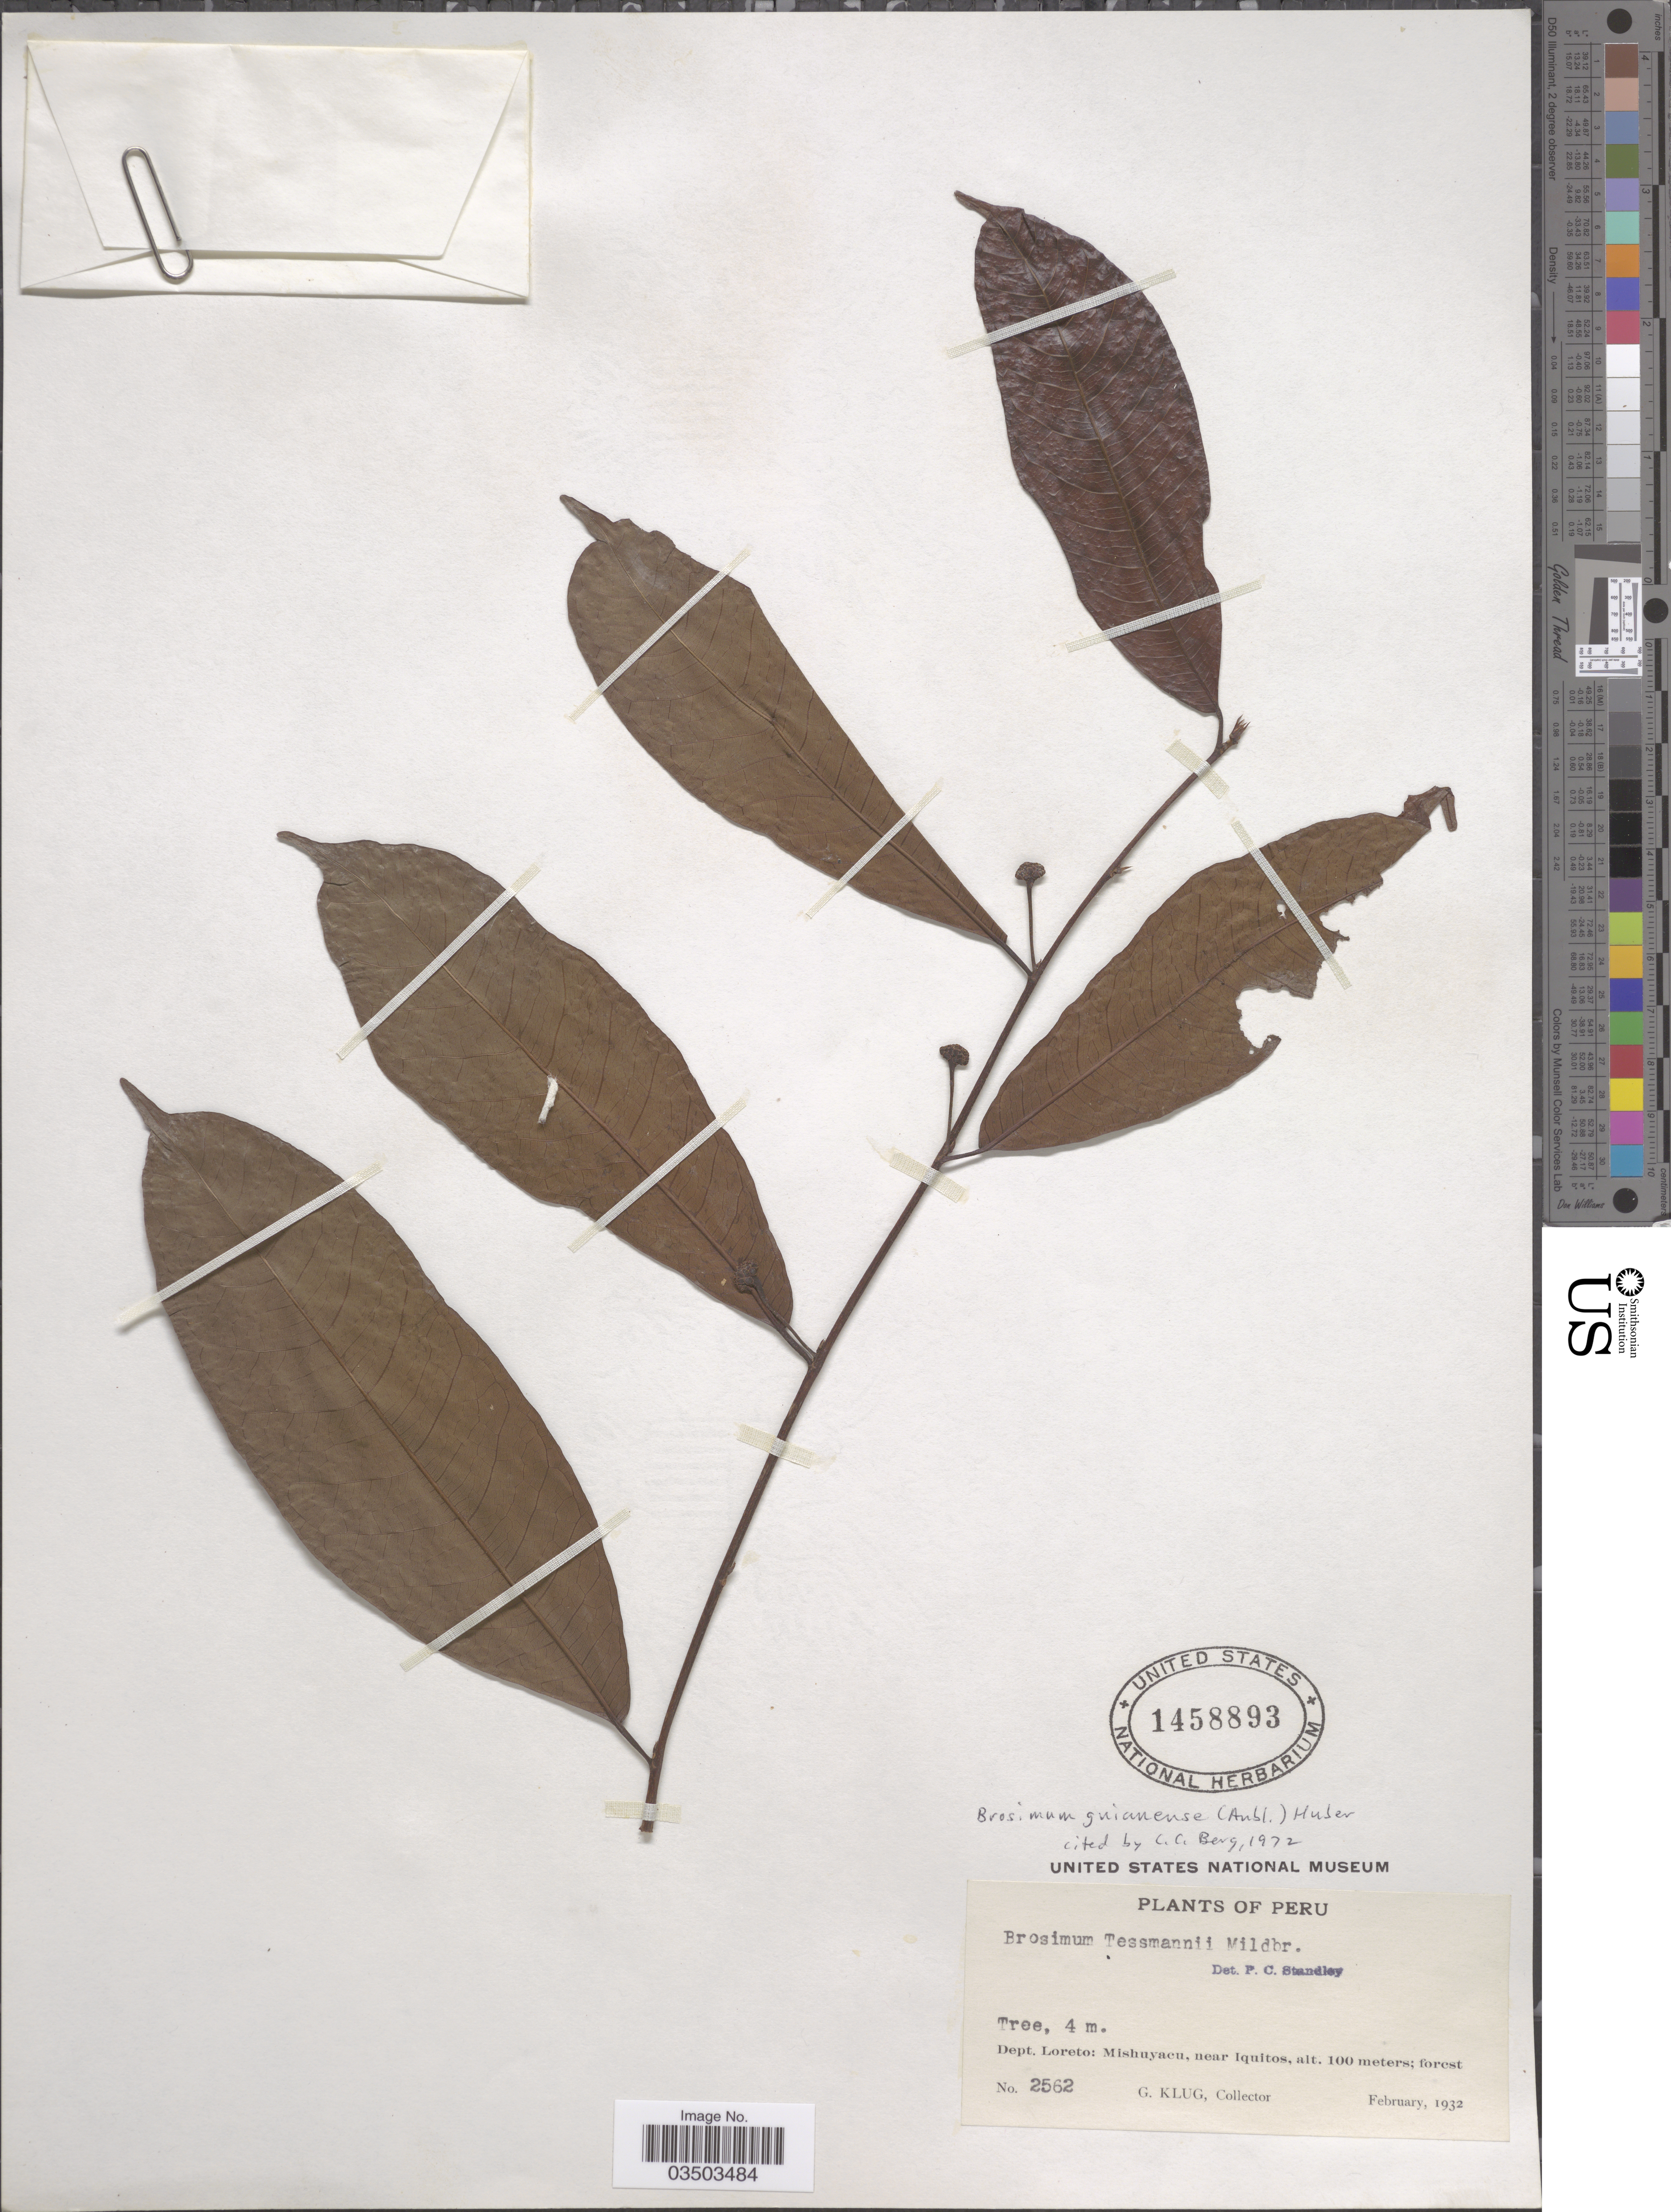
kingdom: Plantae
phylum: Tracheophyta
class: Magnoliopsida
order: Rosales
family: Moraceae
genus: Brosimum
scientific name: Brosimum guianense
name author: (Aubl.) Huber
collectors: G. Klug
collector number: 2562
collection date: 1932-02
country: Peru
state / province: Loreto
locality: Dept. Loreto: Mishuyacu, near Iquitos.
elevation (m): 100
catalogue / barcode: US 1458893